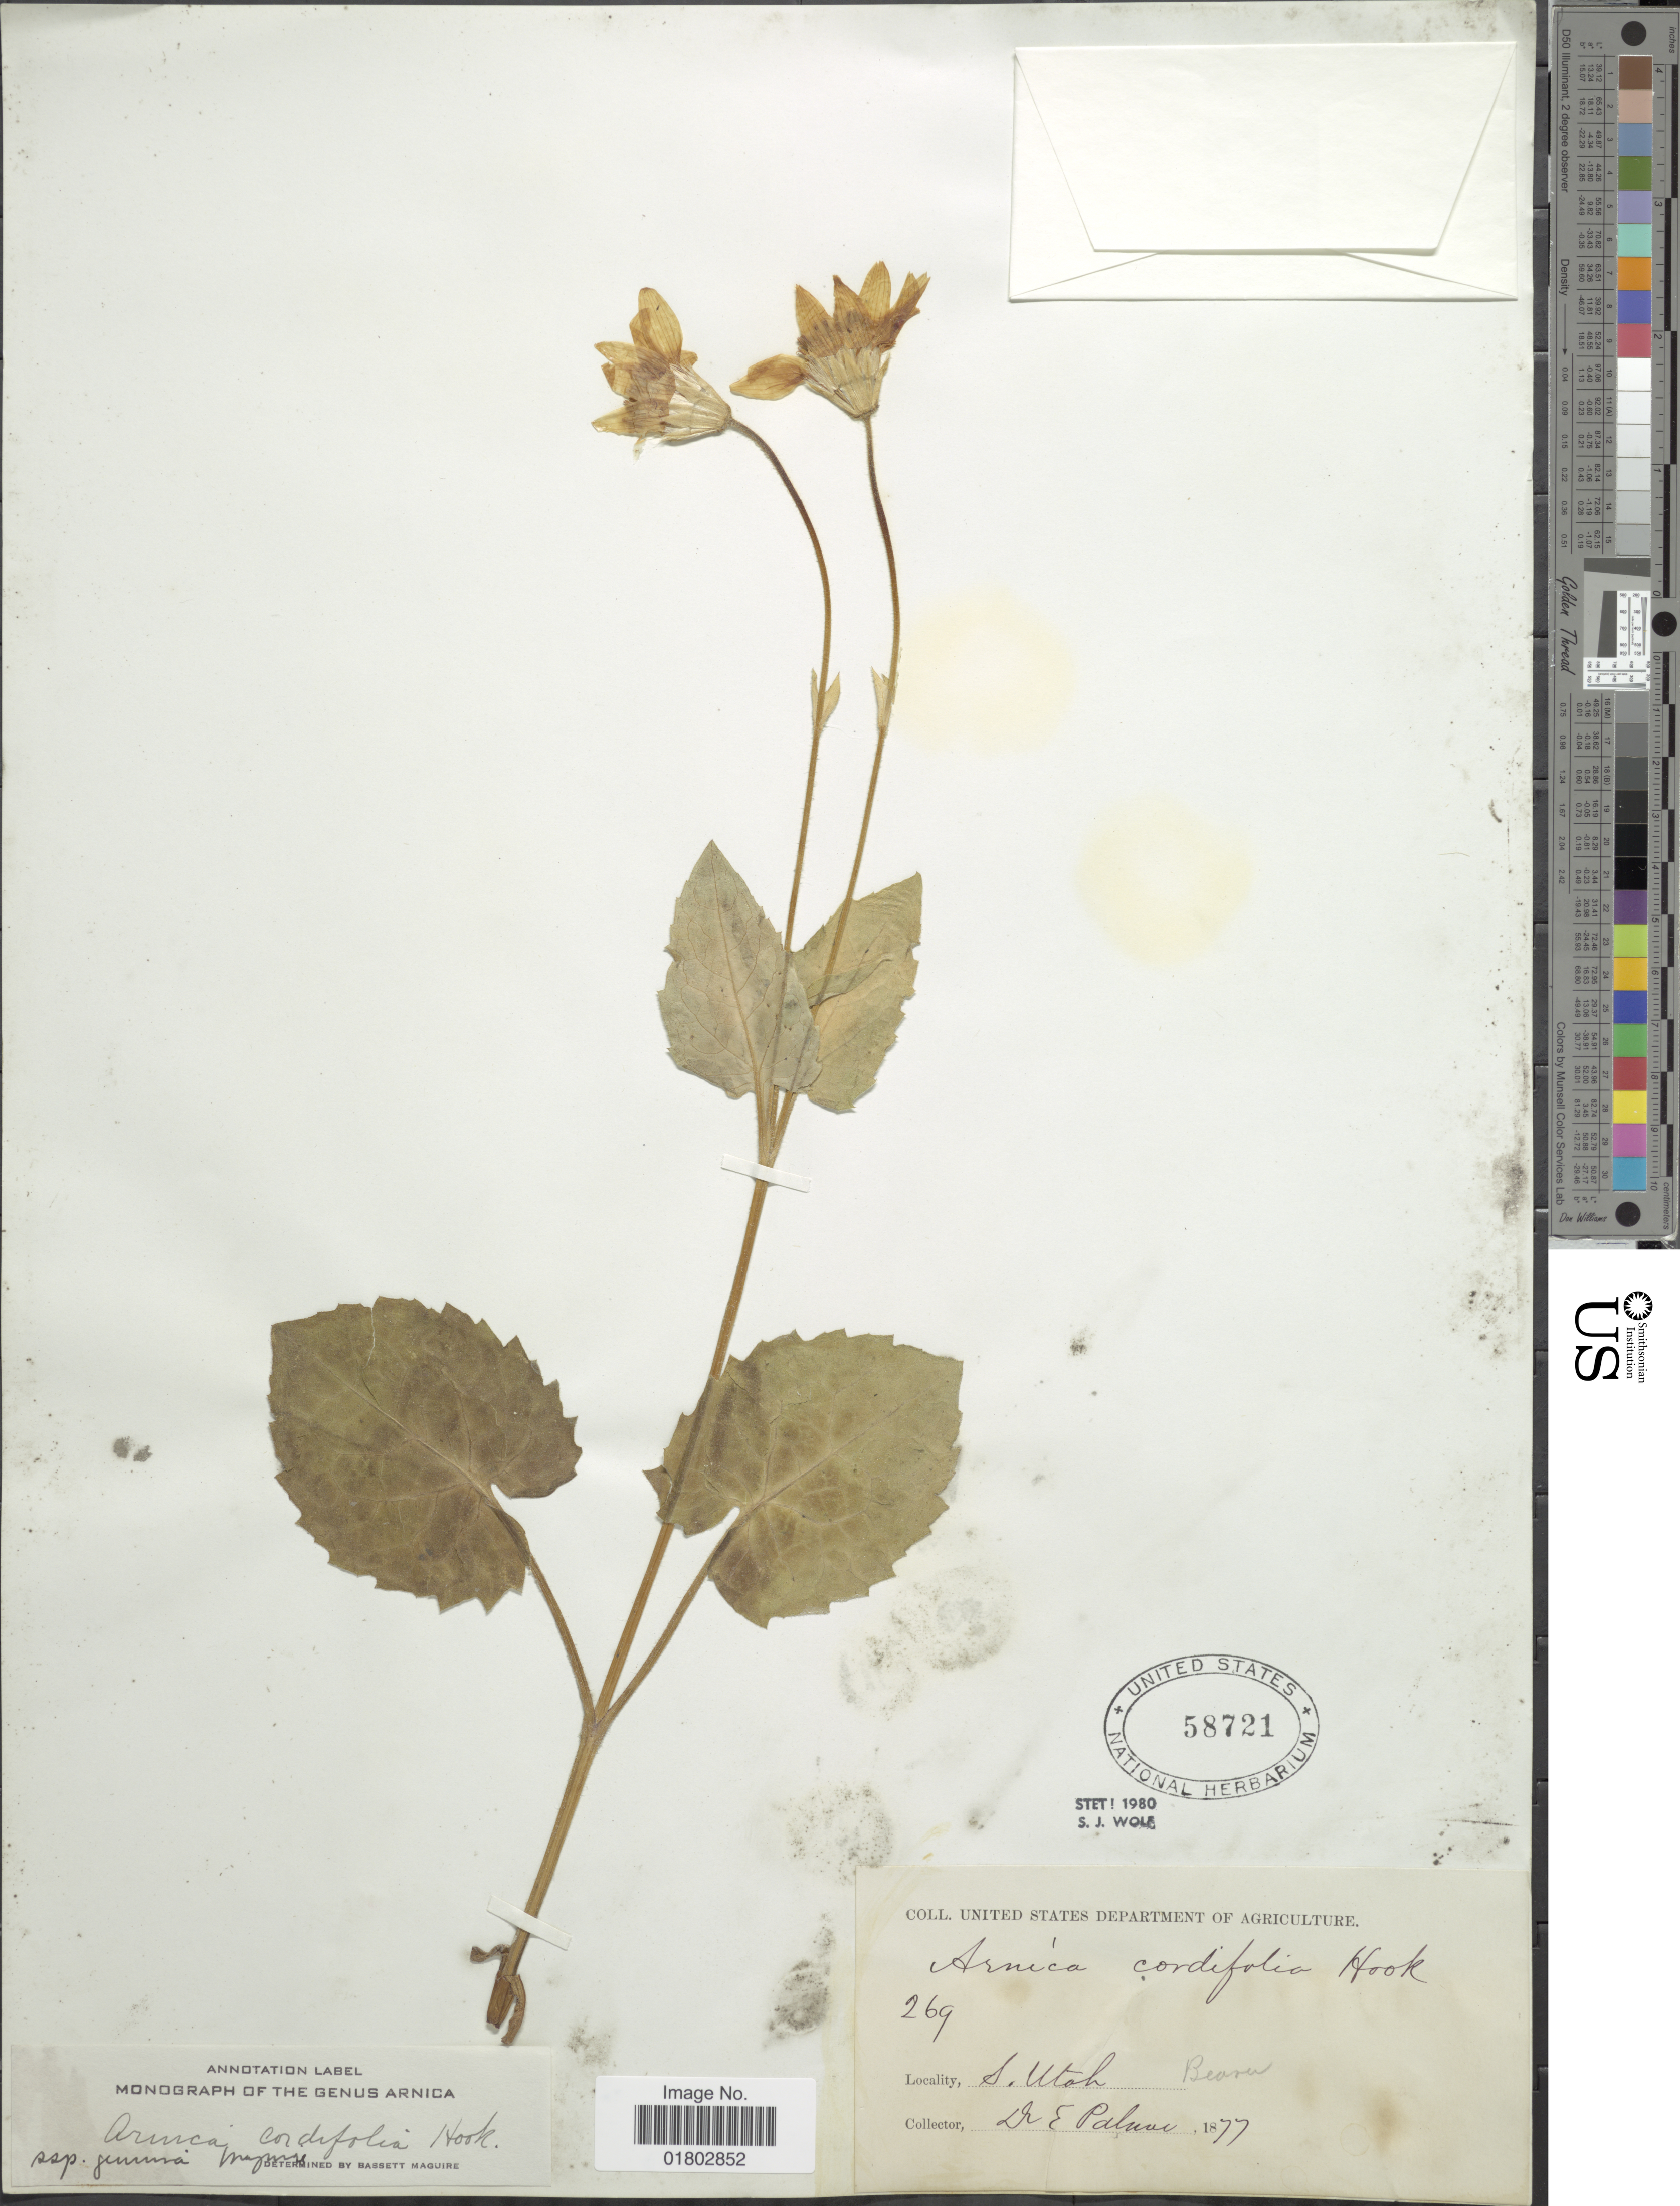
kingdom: Plantae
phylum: Tracheophyta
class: Magnoliopsida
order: Asterales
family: Asteraceae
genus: Arnica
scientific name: Arnica cordifolia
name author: Hook.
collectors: E. Palmer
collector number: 269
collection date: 1877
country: United States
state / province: Utah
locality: S. Utah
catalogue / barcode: US 58721